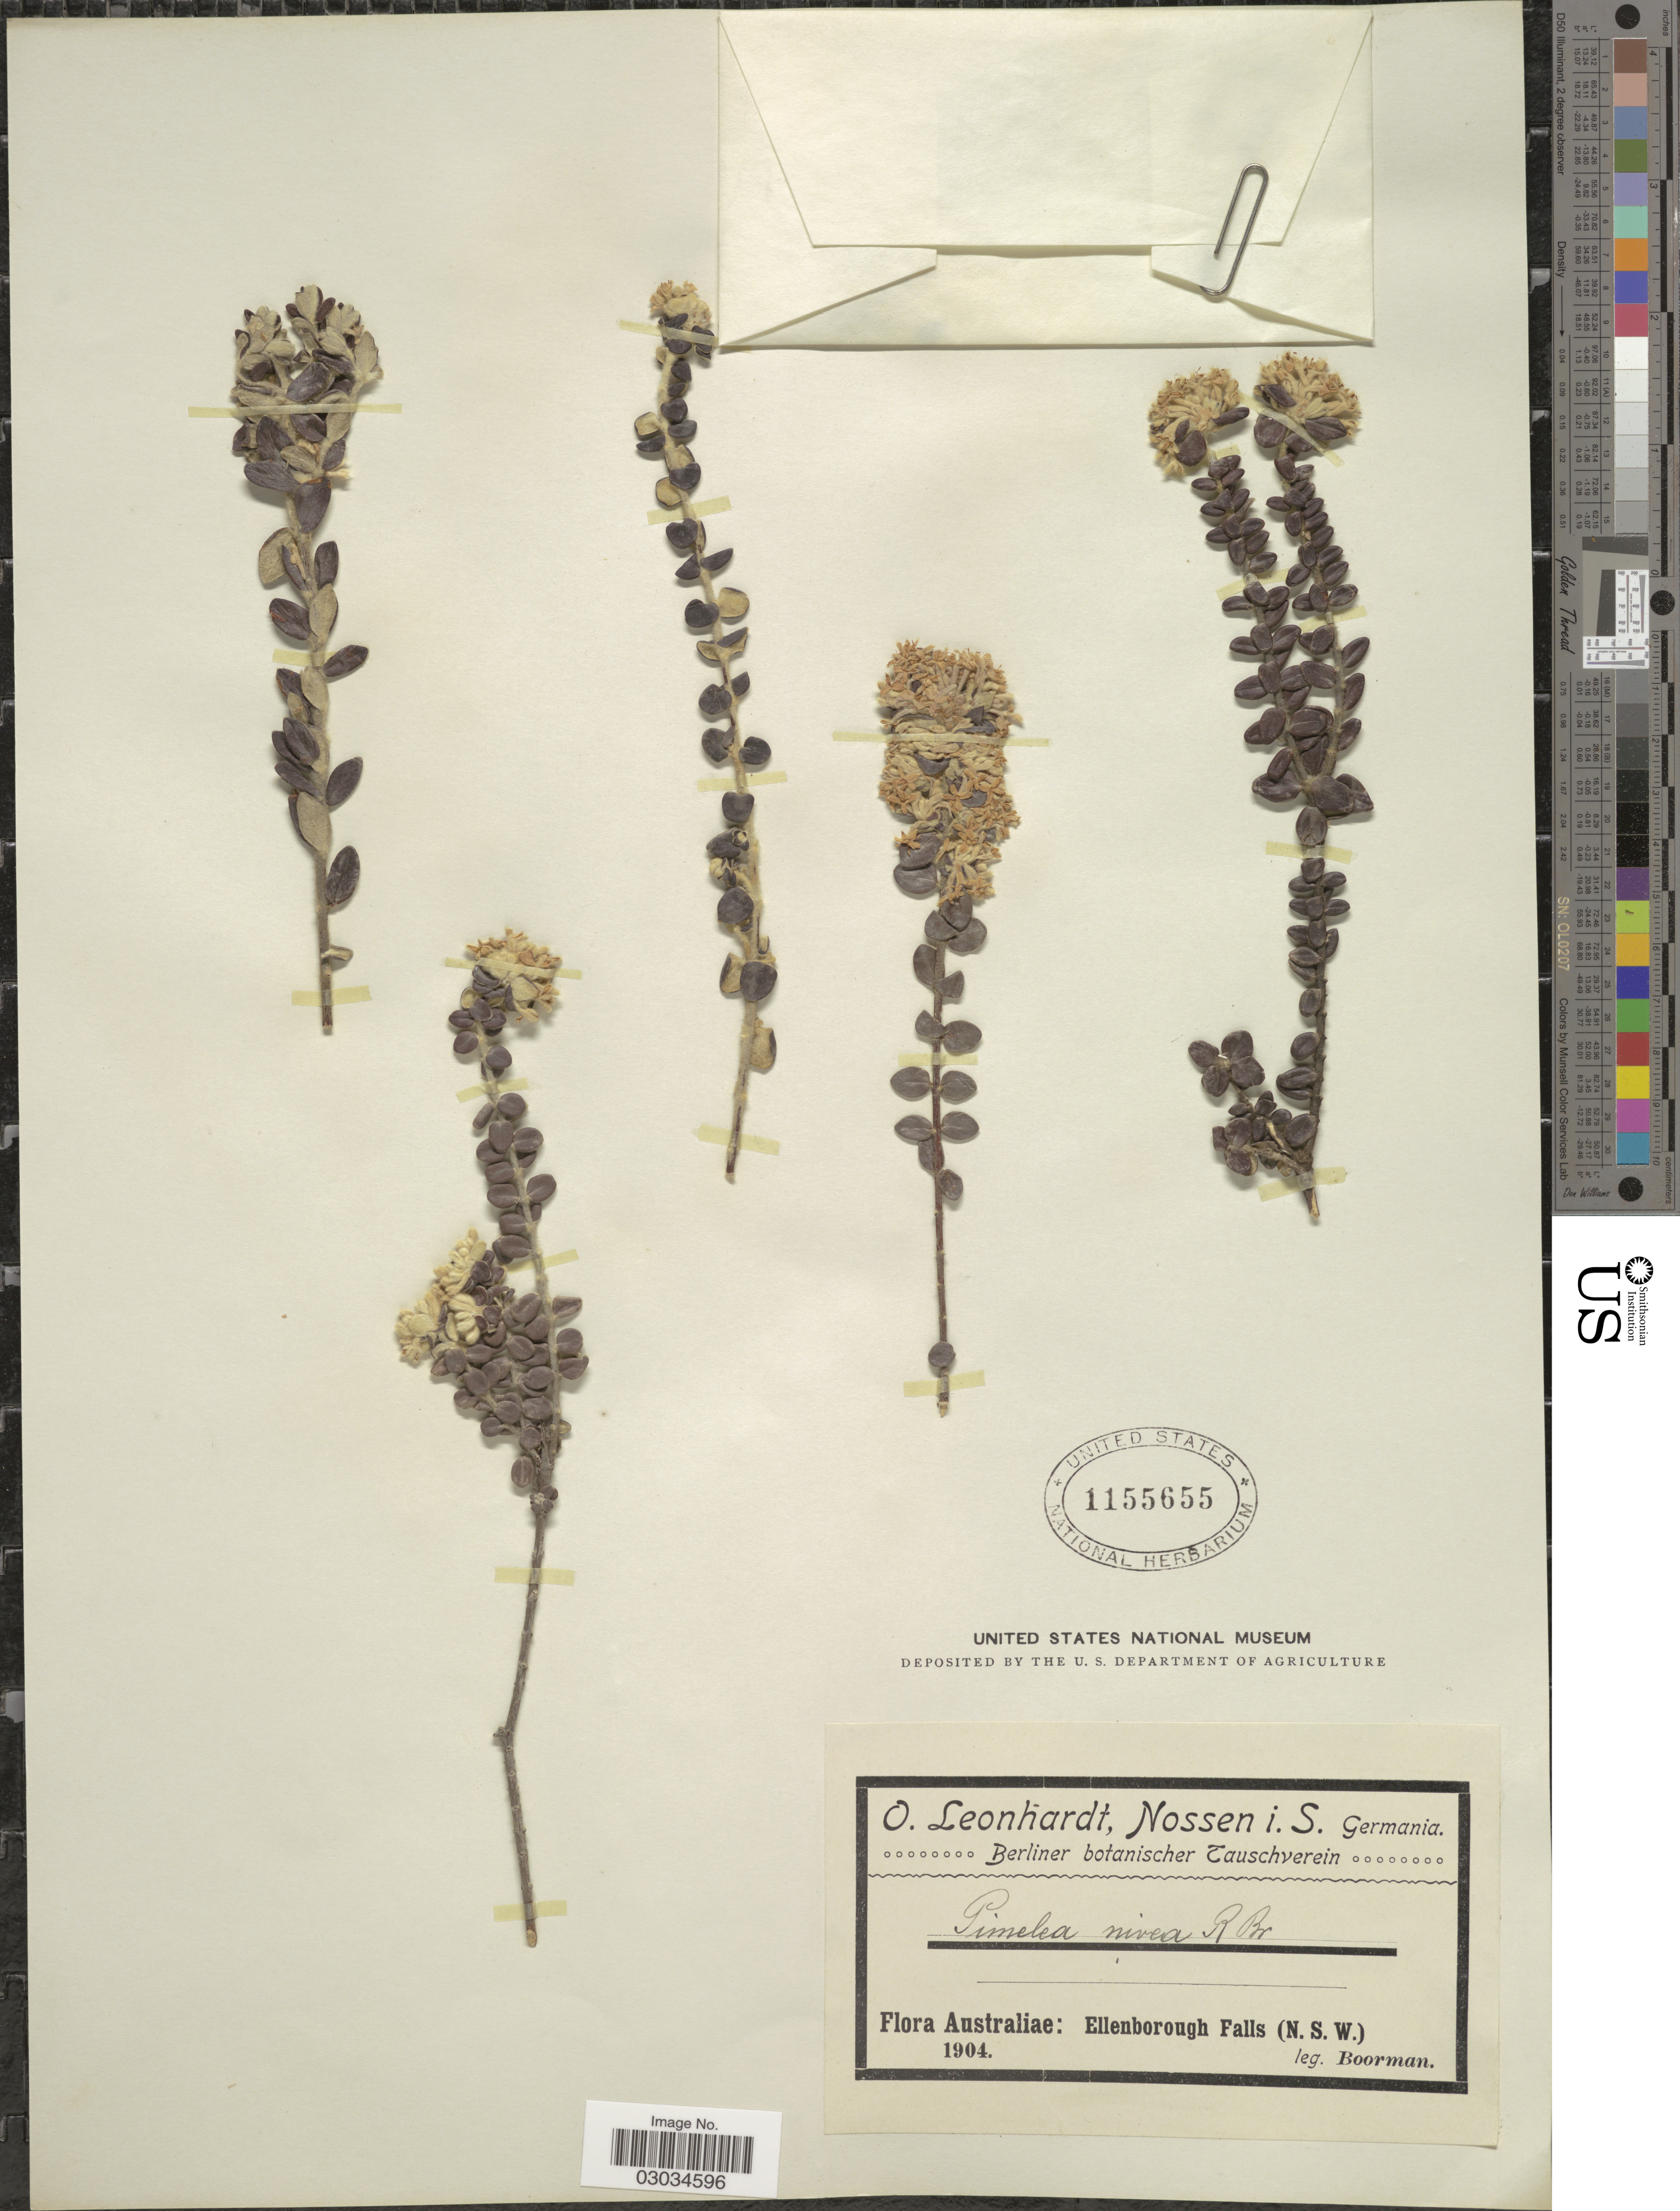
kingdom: Plantae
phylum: Tracheophyta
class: Magnoliopsida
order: Malvales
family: Thymelaeaceae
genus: Pimelea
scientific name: Pimelea nivea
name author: Labill.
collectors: -. Boorman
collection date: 1904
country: Australia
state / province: New South Wales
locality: Ellenborough Falls (N.S.W.).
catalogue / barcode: US 1155655